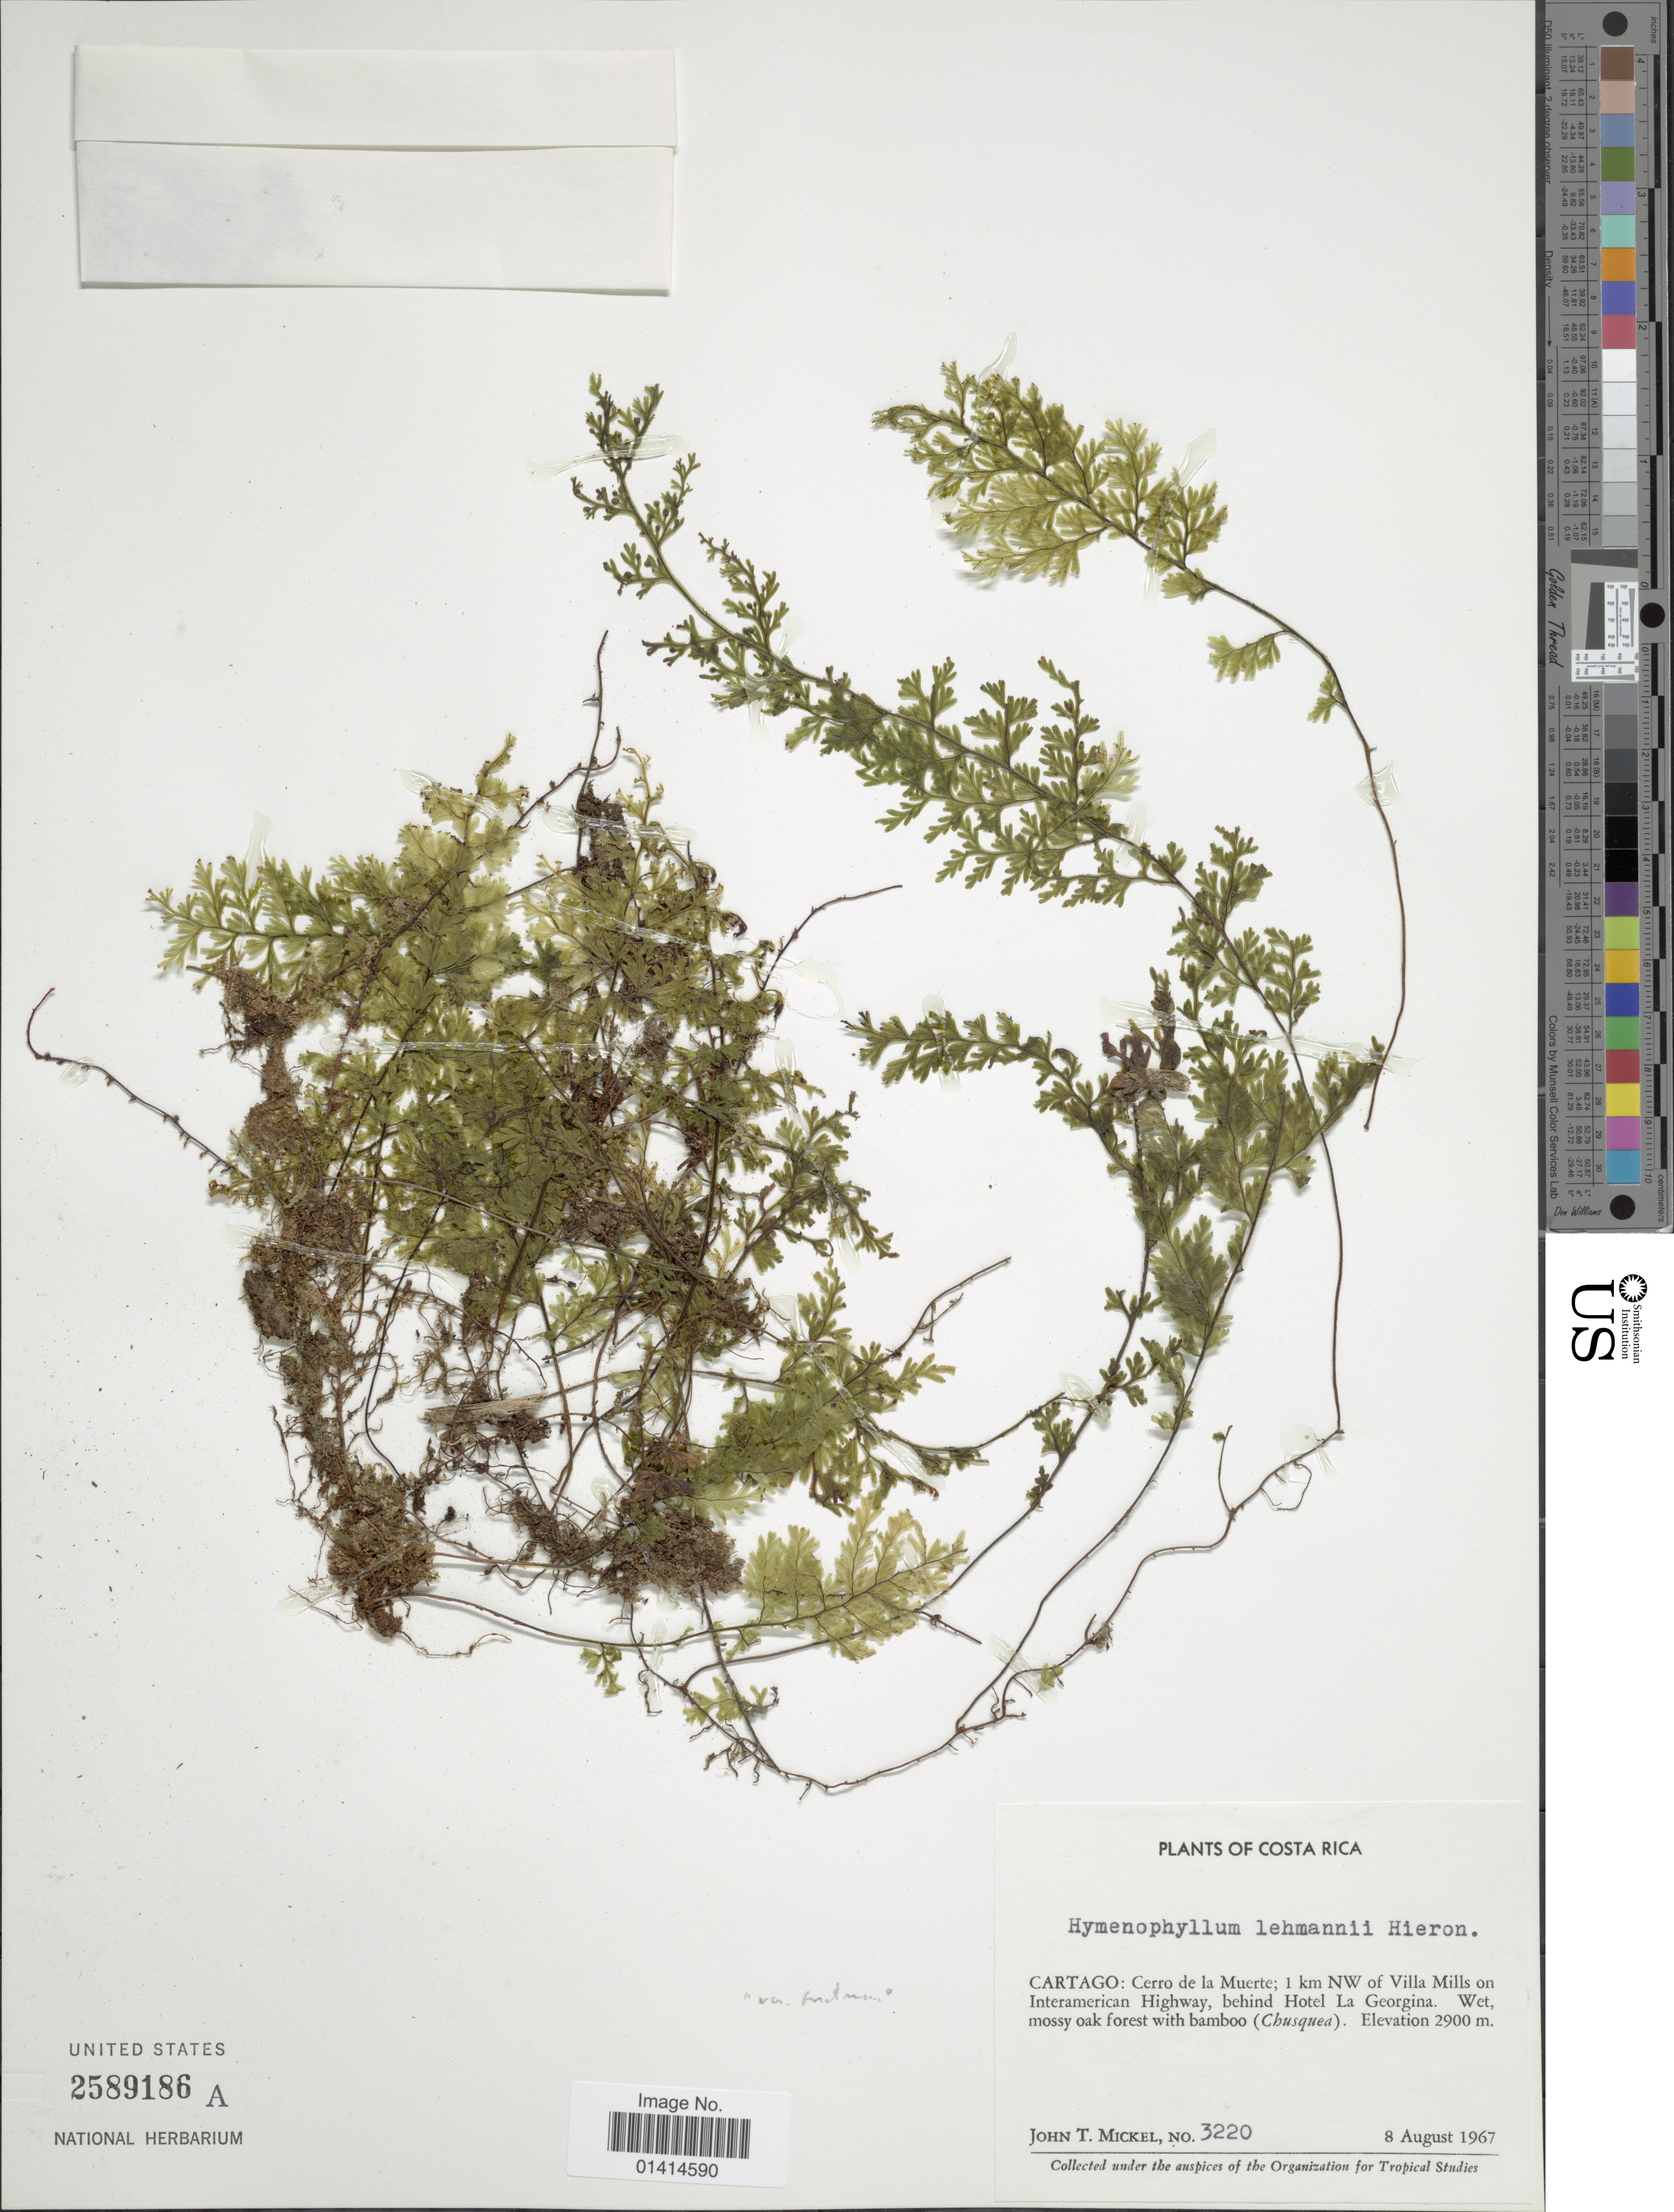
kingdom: Plantae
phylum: Tracheophyta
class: Polypodiopsida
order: Hymenophyllales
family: Hymenophyllaceae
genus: Hymenophyllum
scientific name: Hymenophyllum polyanthos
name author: (Sw.) Sw.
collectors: J. T. Mickel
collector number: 3220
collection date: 1967-08-08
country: Costa Rica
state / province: Cartago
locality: Cerro de la Muerte; 1 km NW of Villa Mills on Interamerican Highway, behind Hotel La Georgina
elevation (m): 2900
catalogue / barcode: US 2589186A